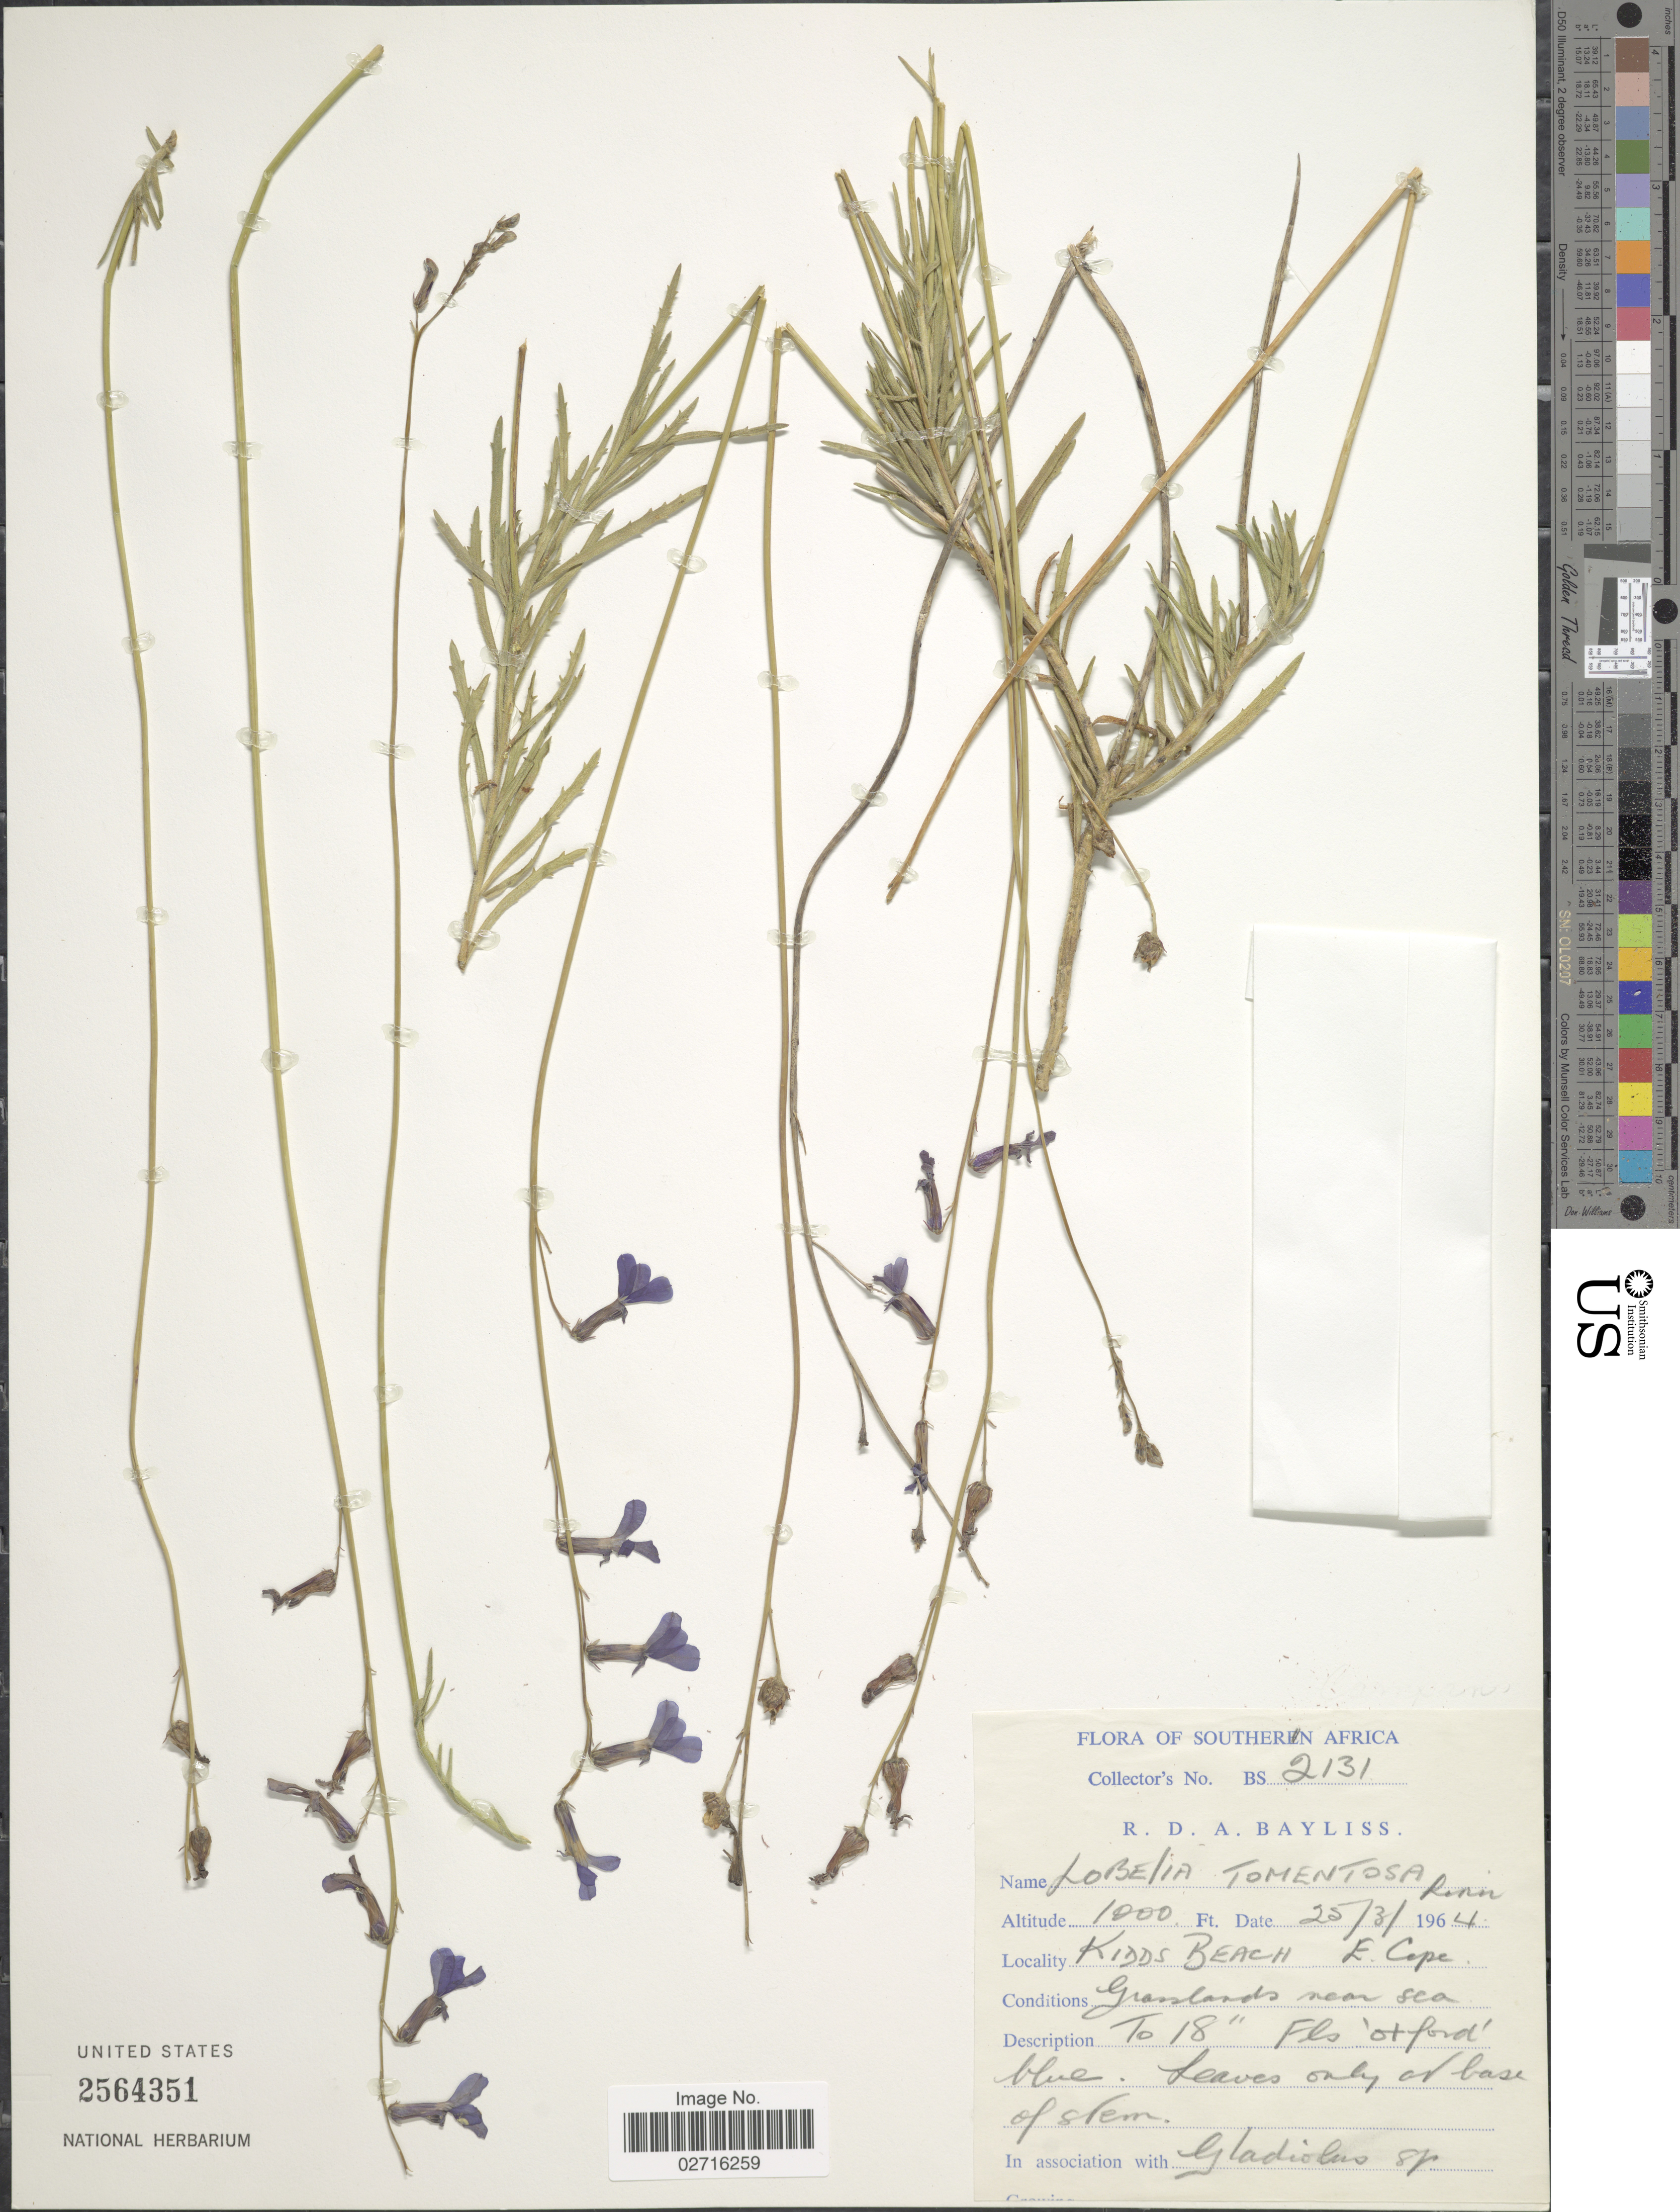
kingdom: Plantae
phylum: Tracheophyta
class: Magnoliopsida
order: Asterales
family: Campanulaceae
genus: Lobelia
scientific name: Lobelia tomentosa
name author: L. f.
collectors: R. Bayliss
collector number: BS 2131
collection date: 1964-03-25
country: South Africa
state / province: Eastern Cape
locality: Southern Africa, Kidds Beach, Grasslands near sea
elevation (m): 305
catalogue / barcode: US 2564351